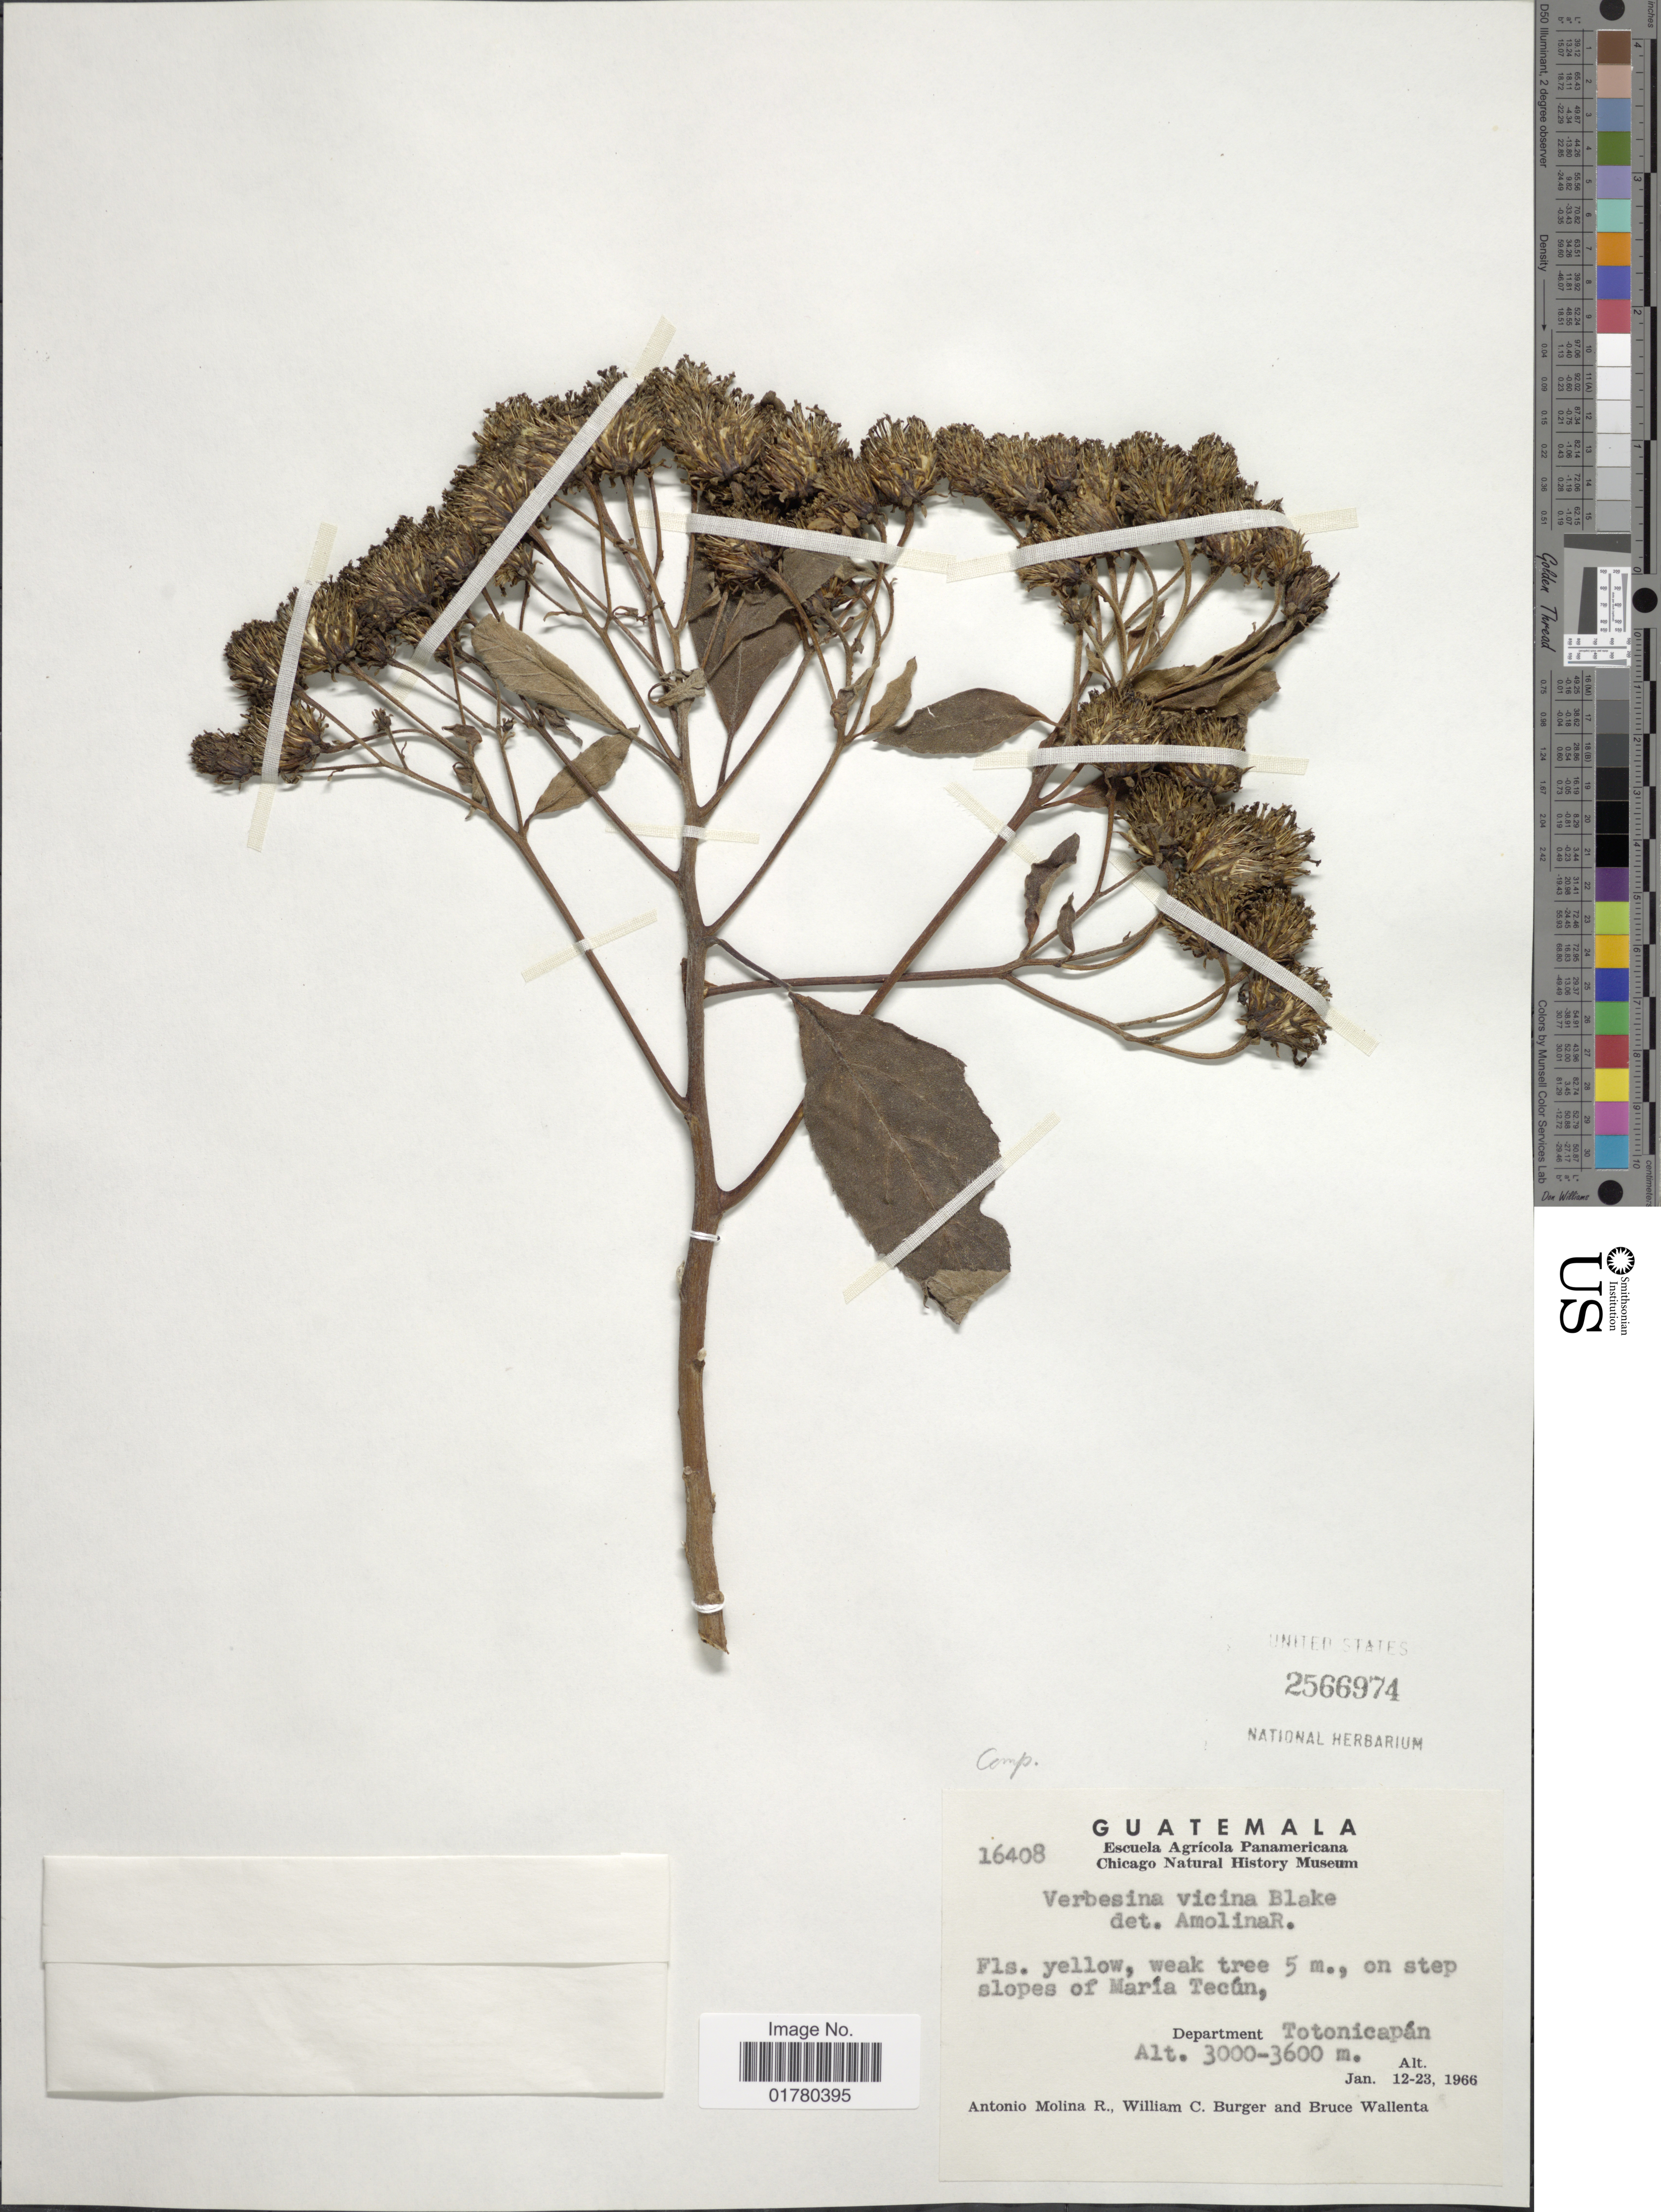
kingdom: Plantae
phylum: Tracheophyta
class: Magnoliopsida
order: Asterales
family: Asteraceae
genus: Verbesina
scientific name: Verbesina vicina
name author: S.F. Blake in Yunck.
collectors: A. Molina R., W. Burger & B. Wallenta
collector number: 16408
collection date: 1966-01-12/1966-01-23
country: Guatemala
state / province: Totonicapan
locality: On step slopes of María Tecún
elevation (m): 3000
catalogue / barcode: US 2566974